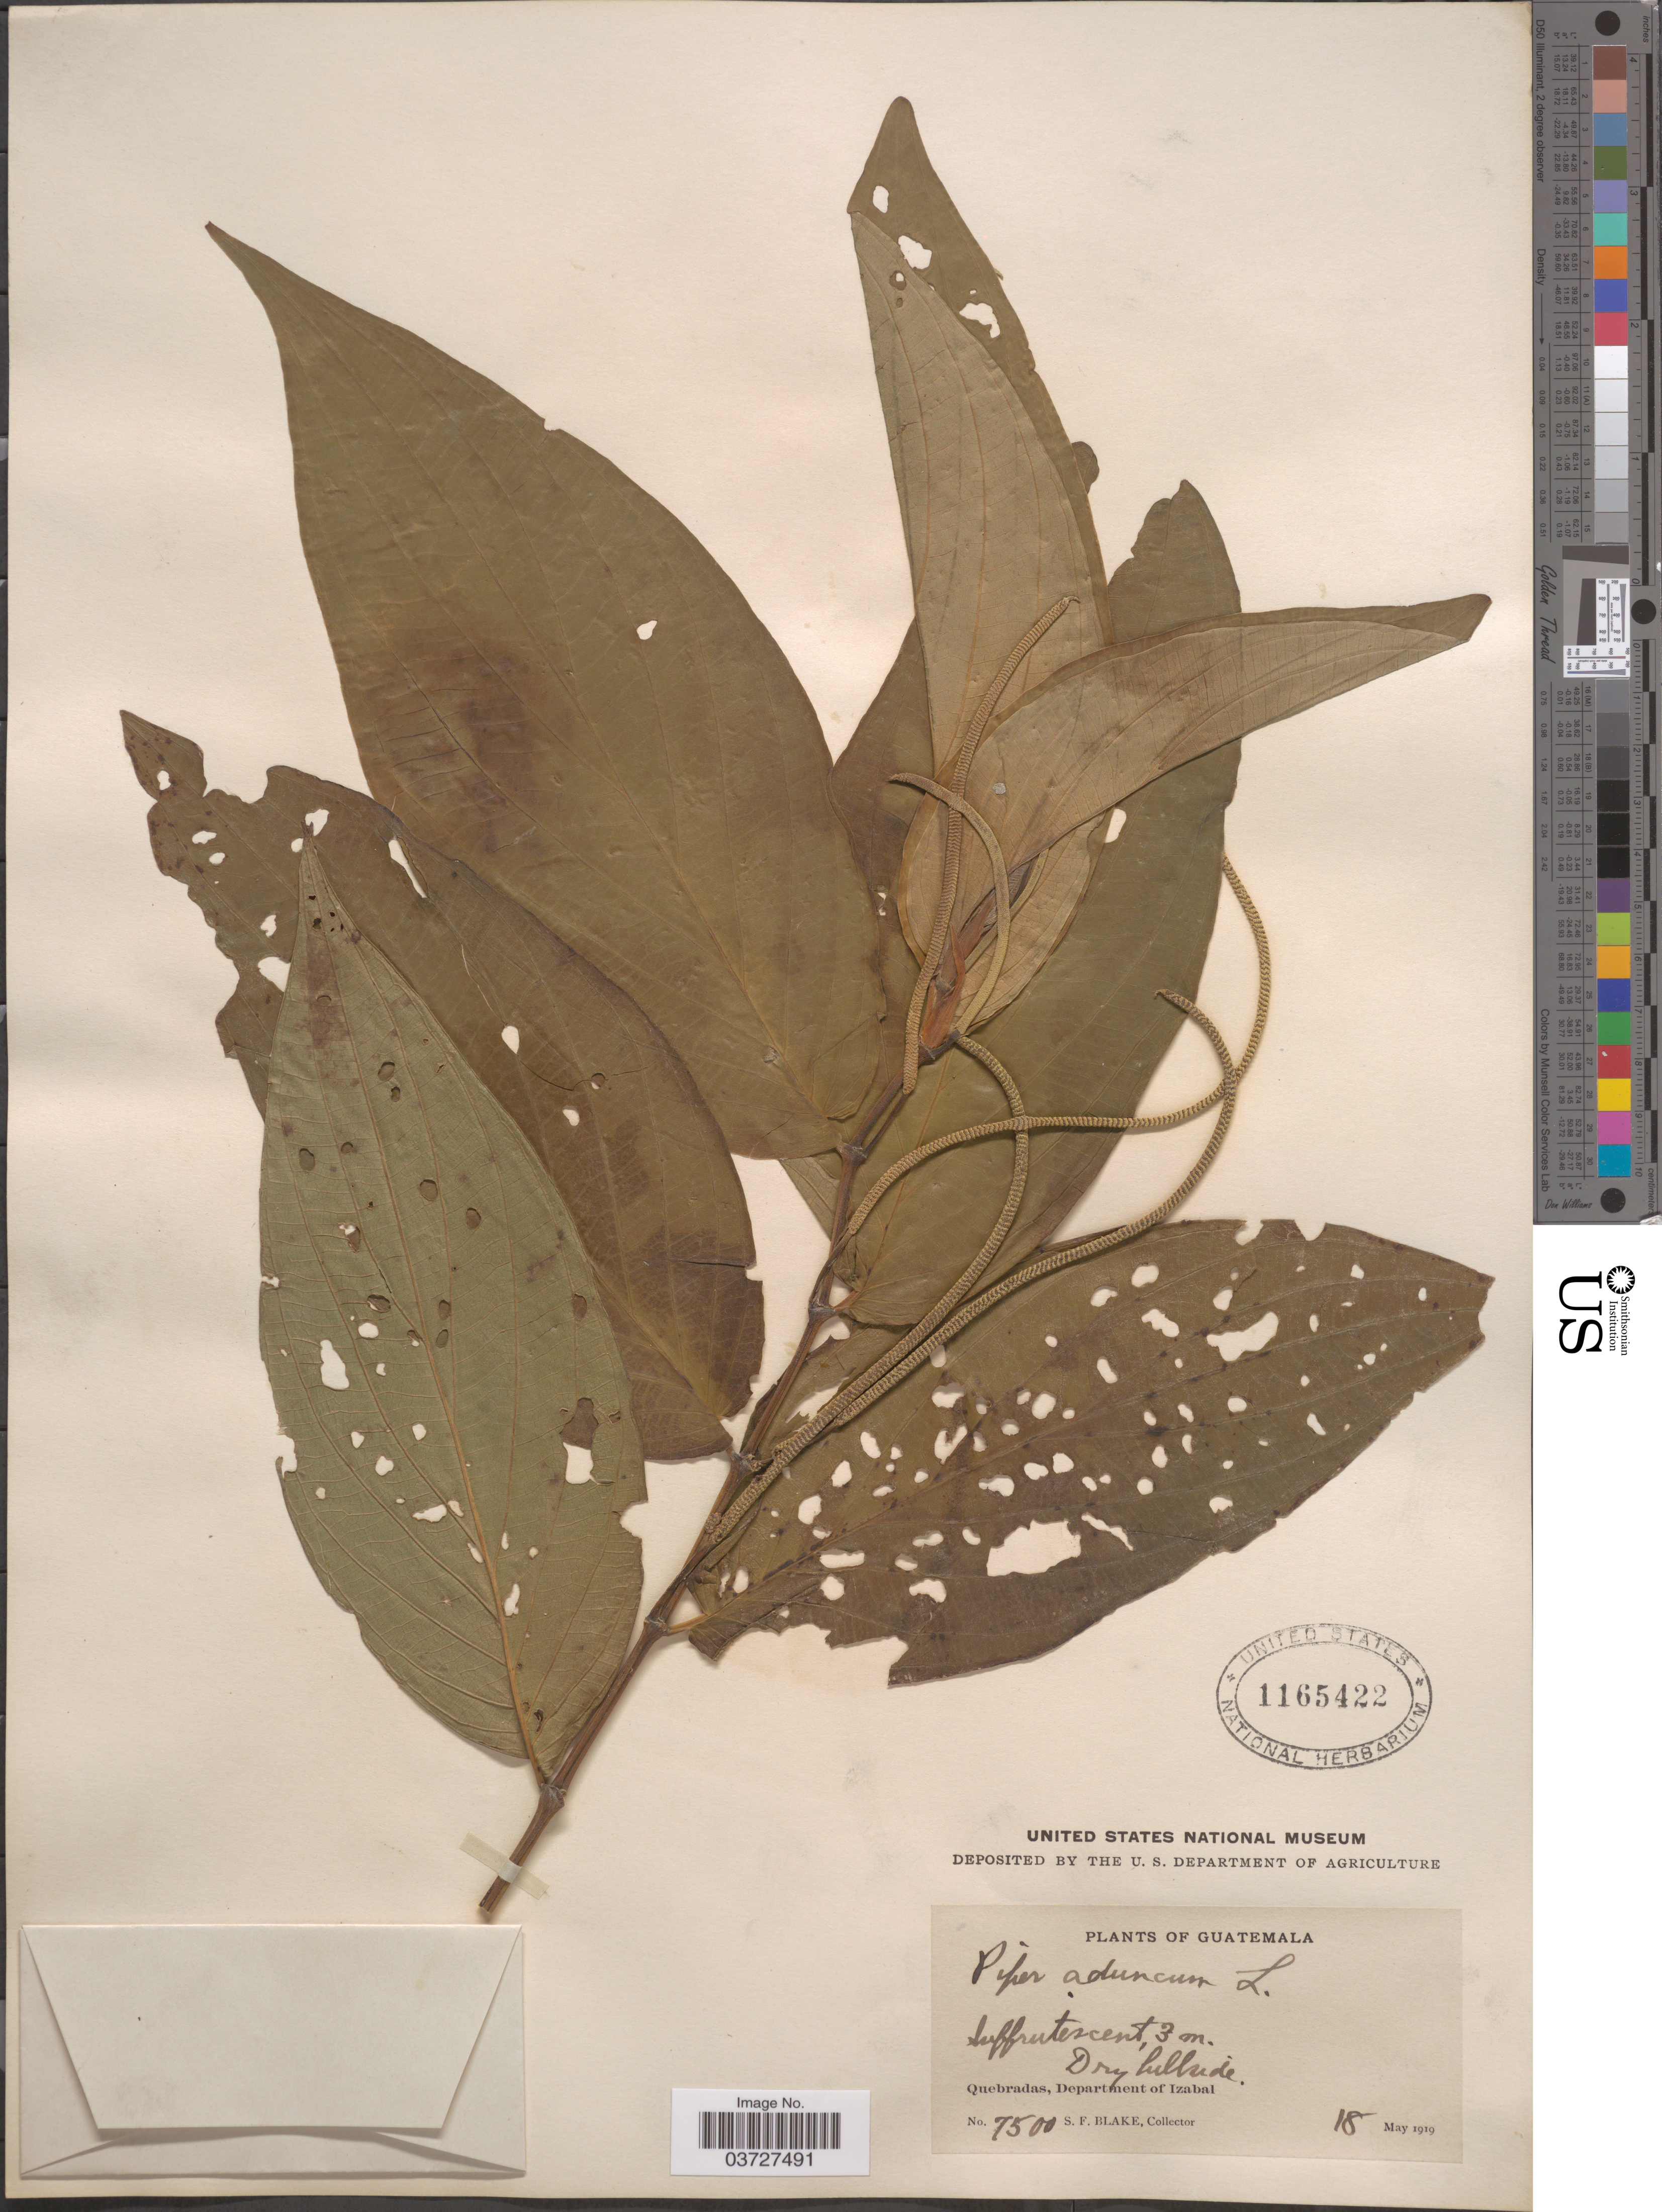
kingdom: Plantae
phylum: Tracheophyta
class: Magnoliopsida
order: Piperales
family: Piperaceae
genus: Piper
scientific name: Piper elongatum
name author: Vahl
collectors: S. Blake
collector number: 7500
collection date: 1919-05-18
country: Guatemala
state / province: Izabal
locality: Quebradas, Department of Izabal.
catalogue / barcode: US 1165422